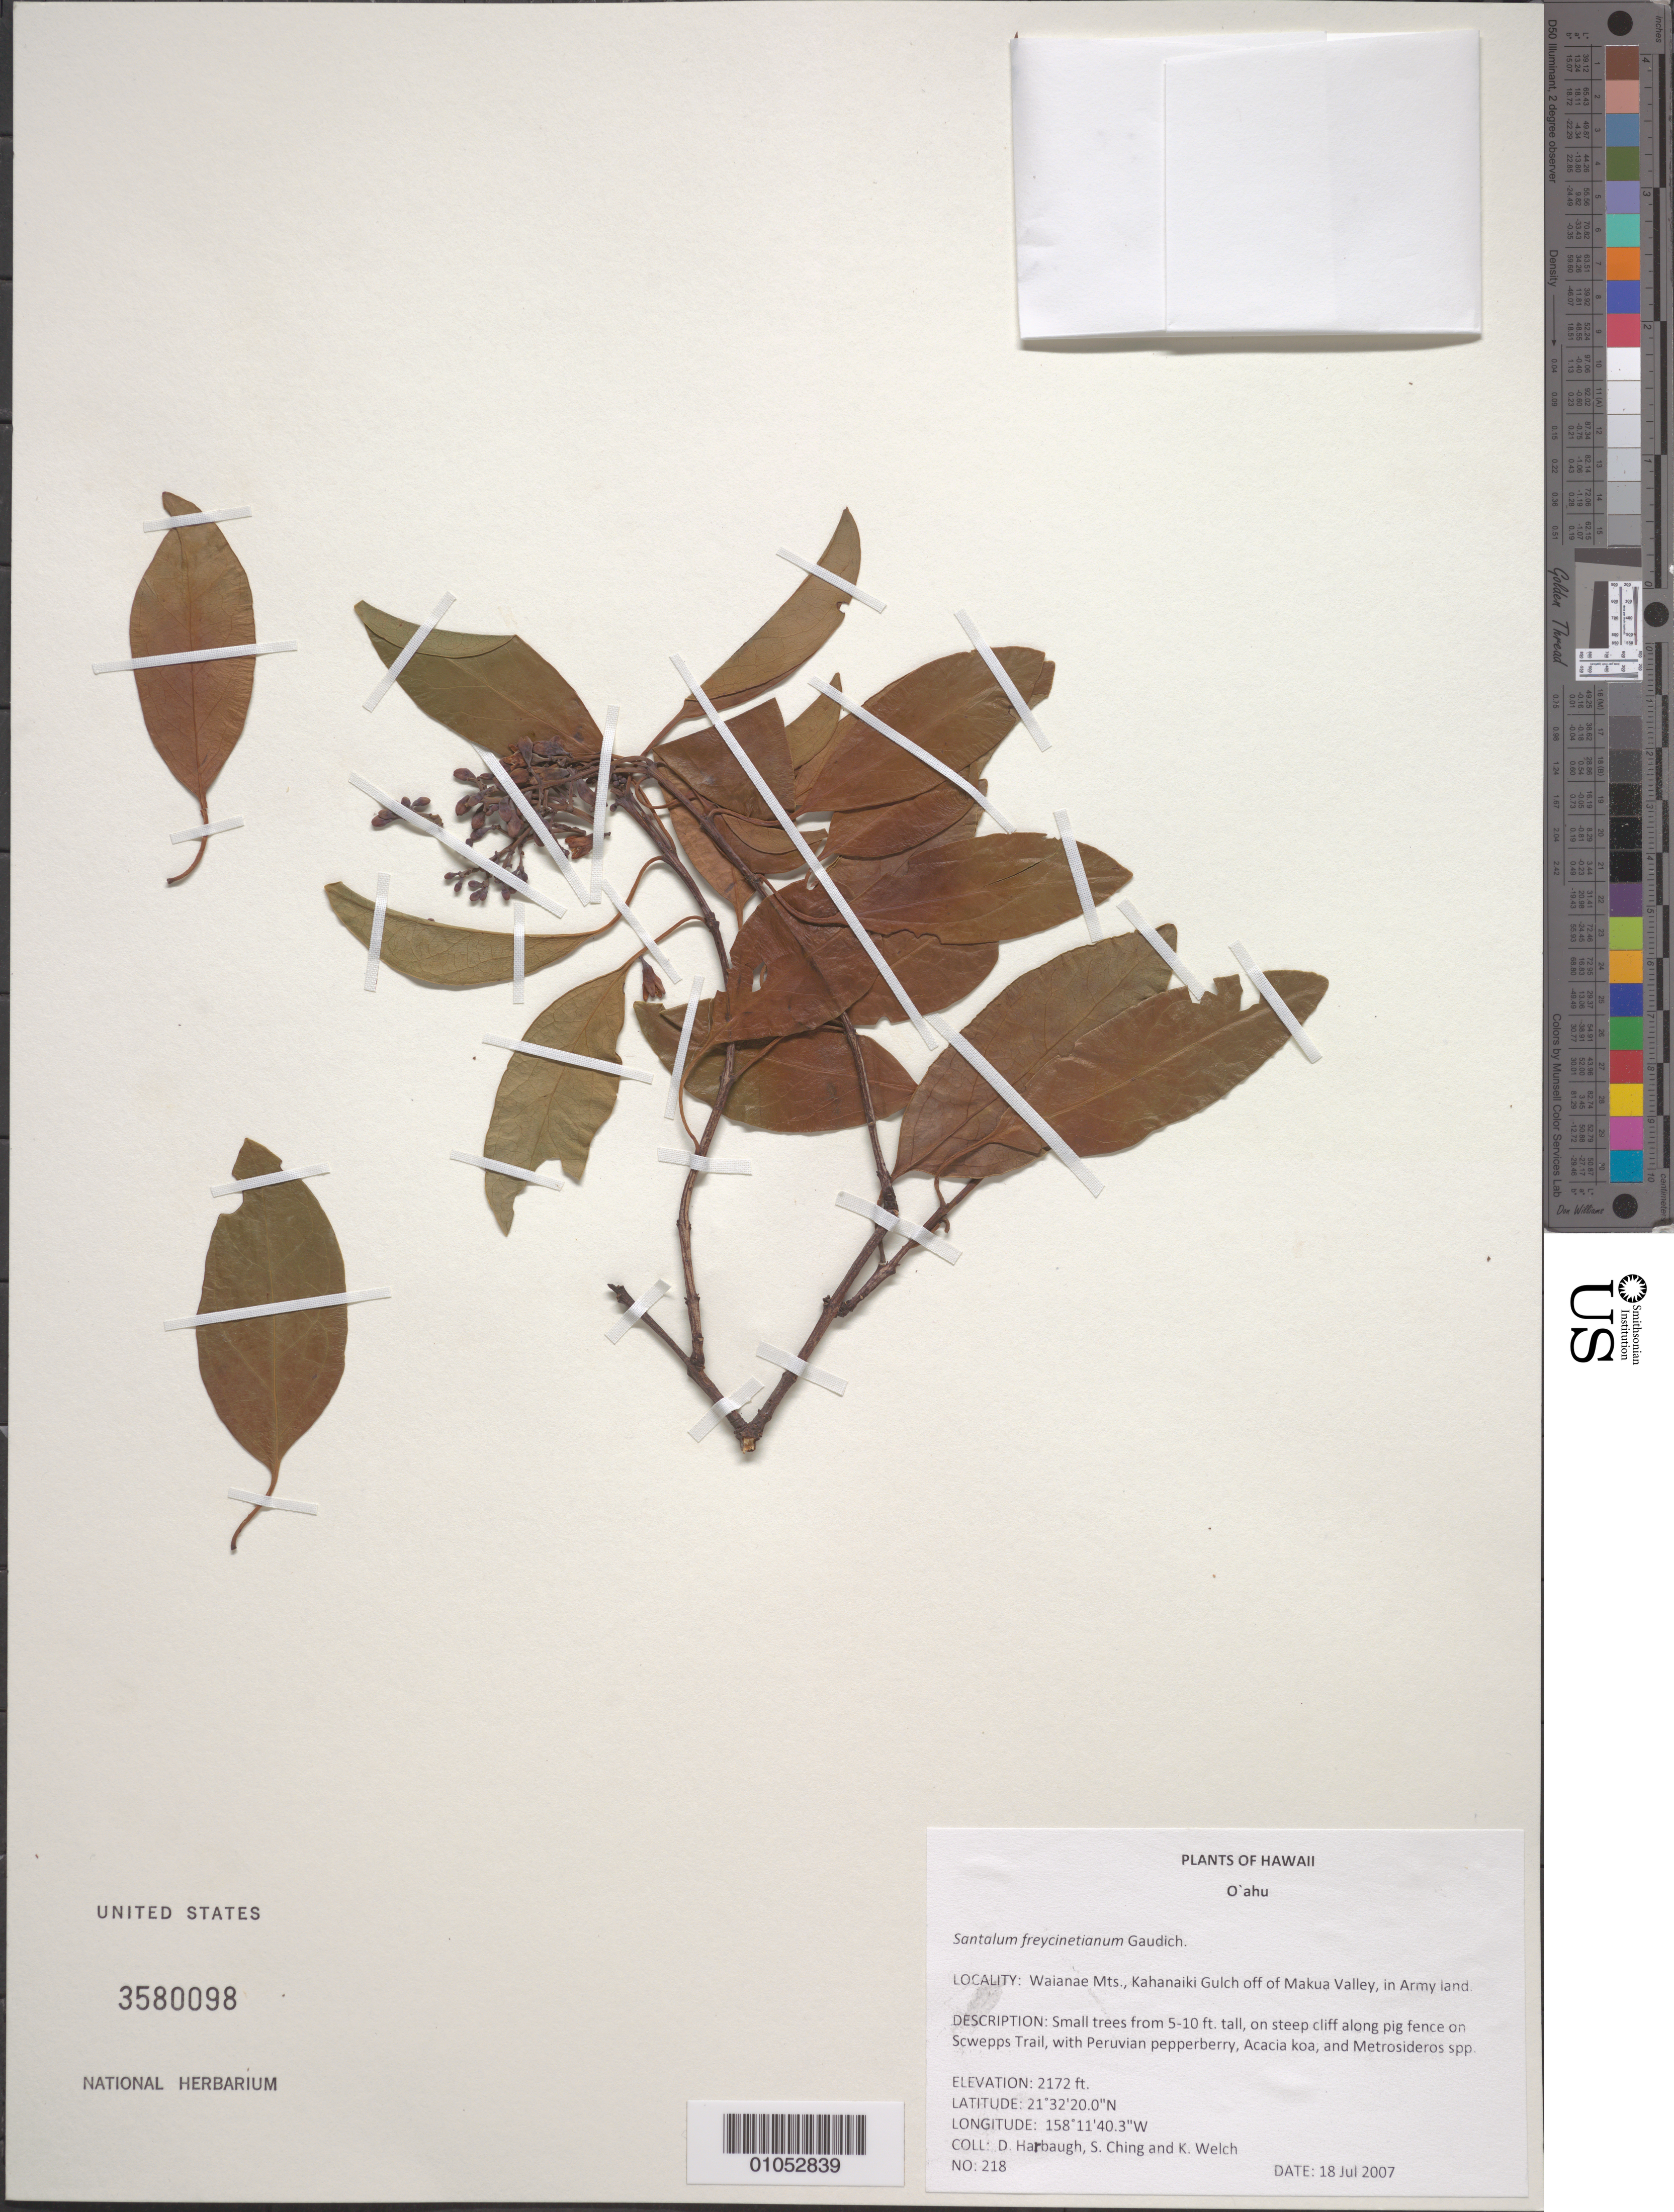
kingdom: Plantae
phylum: Tracheophyta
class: Magnoliopsida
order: Santalales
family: Santalaceae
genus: Santalum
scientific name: Santalum freycinetianum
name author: Gaudich.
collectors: D. Harbaugh, S. Ching & K. Welch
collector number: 218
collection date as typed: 18 Jul 2007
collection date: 2007-07-18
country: United States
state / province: Hawaii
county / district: Honolulu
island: Oahu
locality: Waianae Mts., Kahanaiki Gulch off of Makua Valley, in Army land.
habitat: on steep cliff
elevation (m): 662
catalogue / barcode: US 3580098